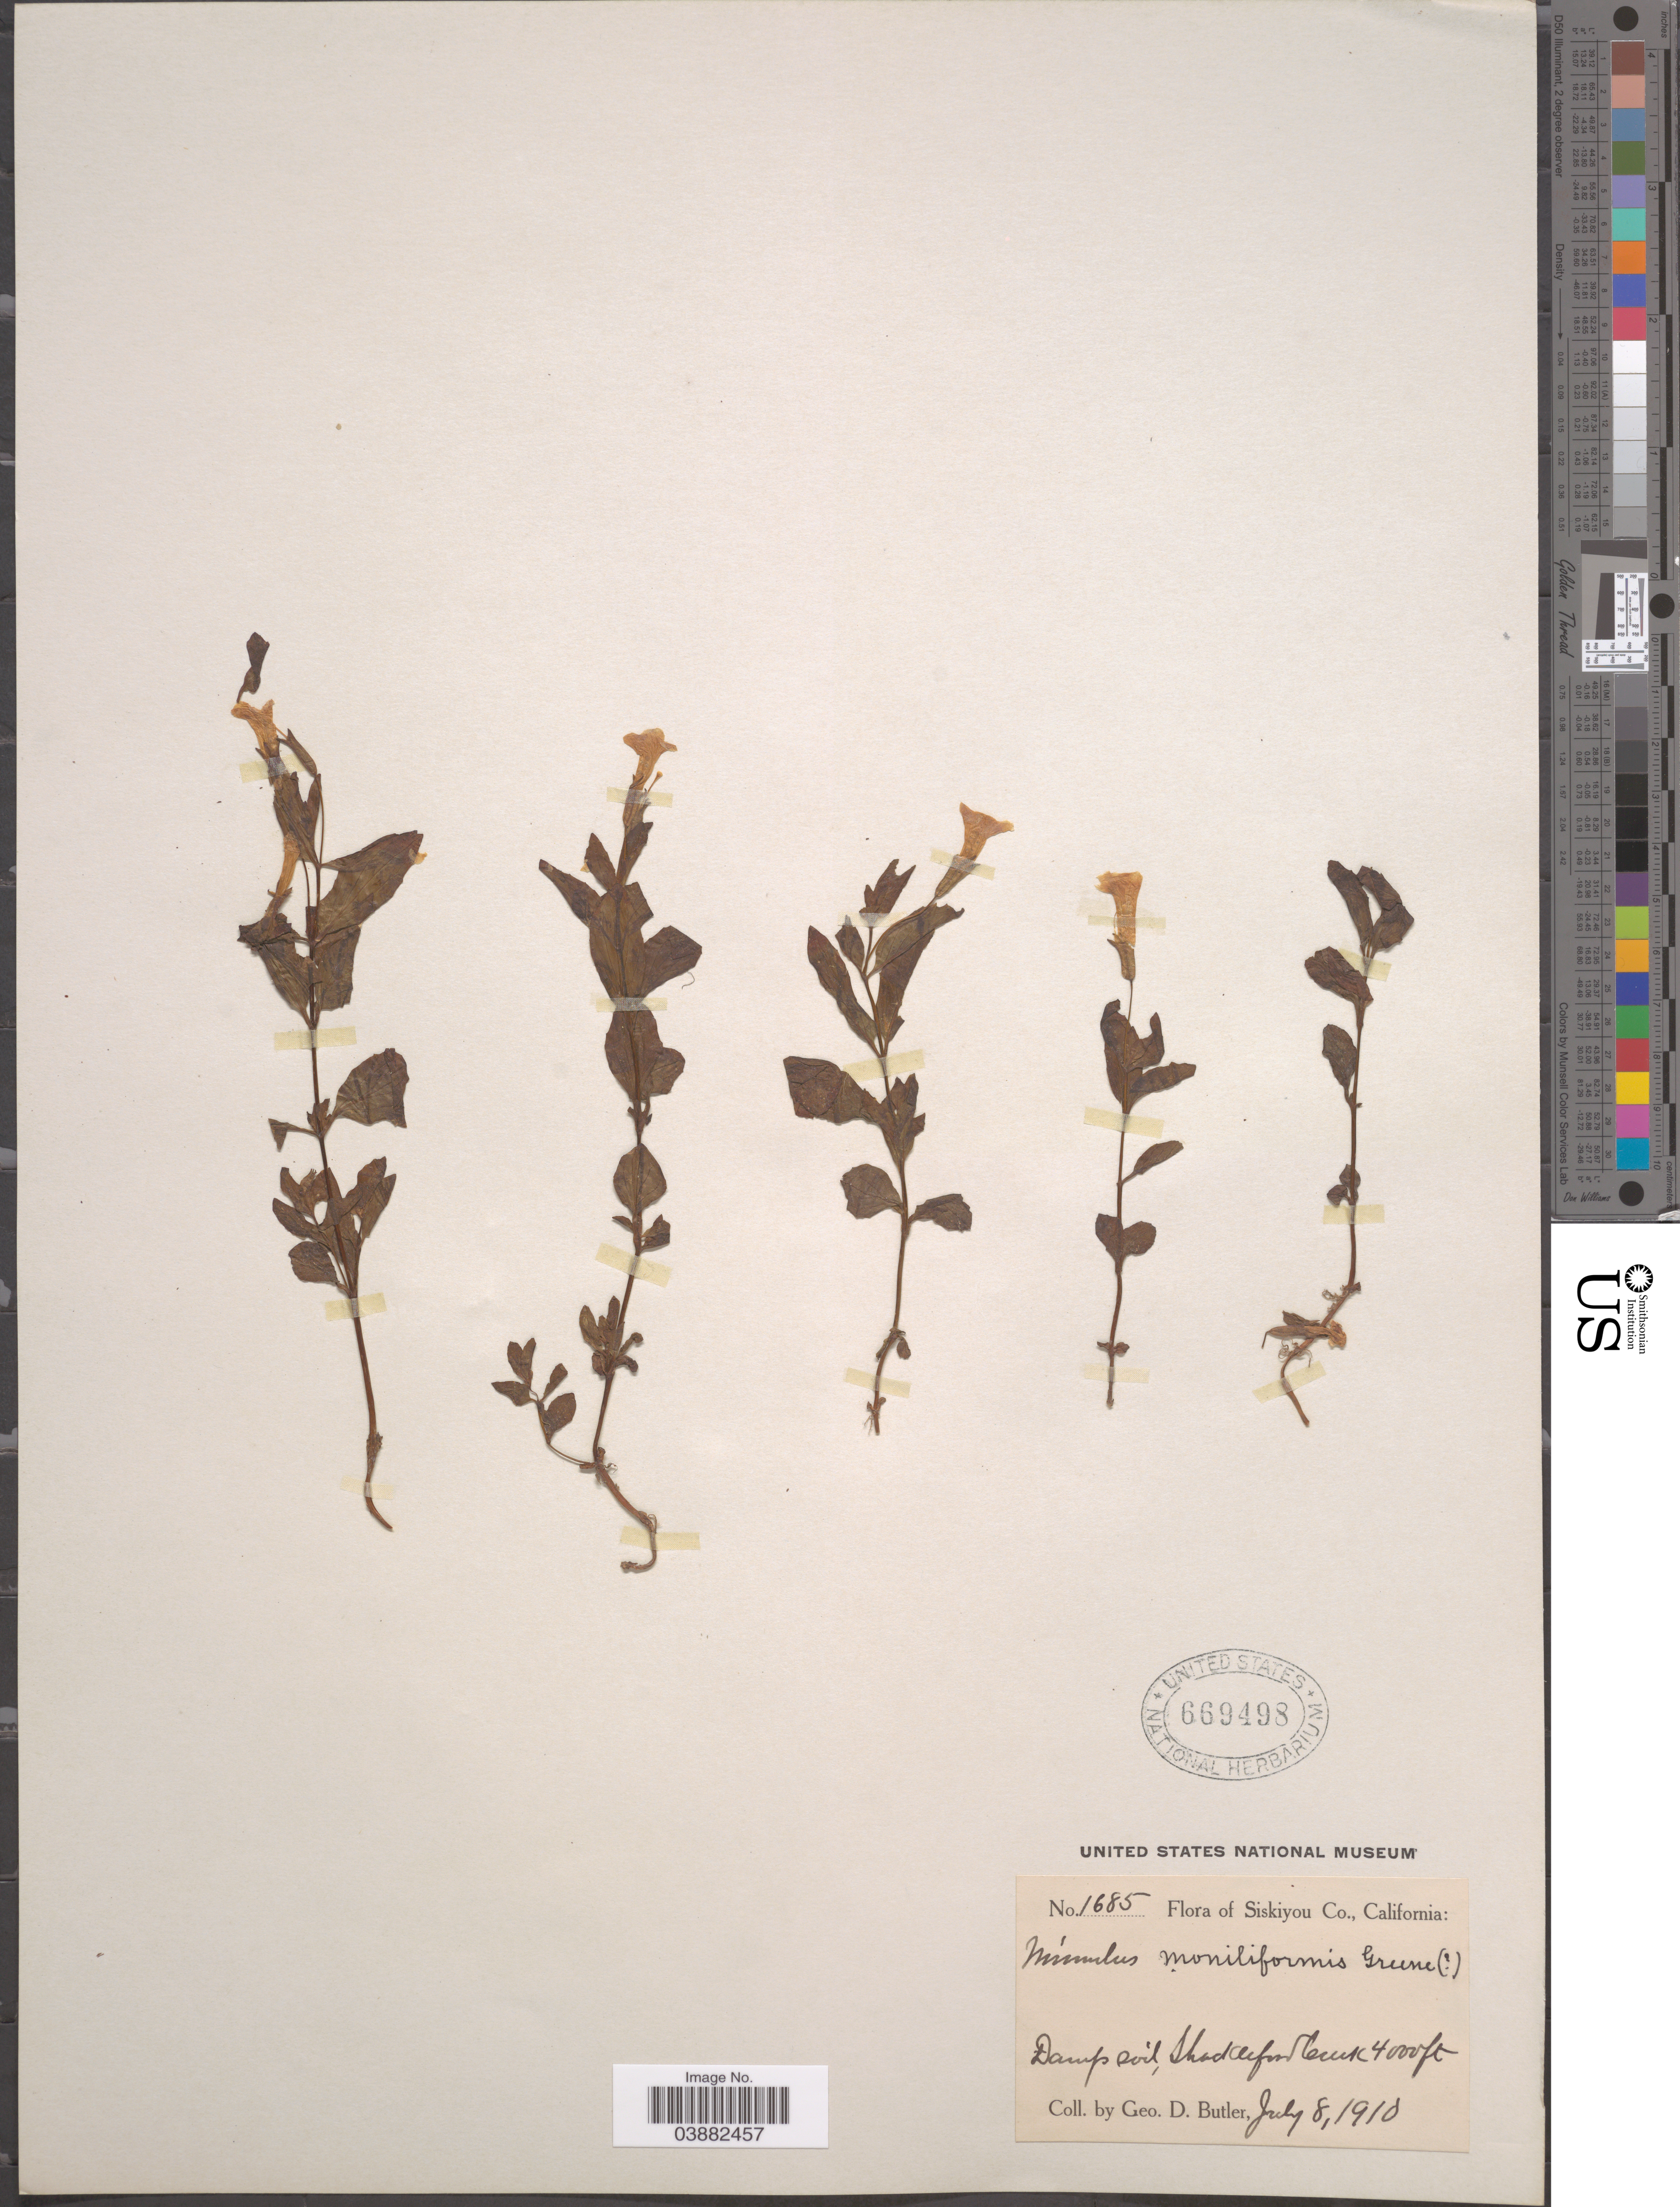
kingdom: Plantae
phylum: Tracheophyta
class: Magnoliopsida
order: Lamiales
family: Phrymaceae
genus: Mimulus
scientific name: Mimulus moniliformis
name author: Greene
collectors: G. D. Butler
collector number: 1685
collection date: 1910-07-08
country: United States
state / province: California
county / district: Siskiyou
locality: Siskiyou County. Shackleford Creek.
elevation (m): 1219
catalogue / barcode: US 669498